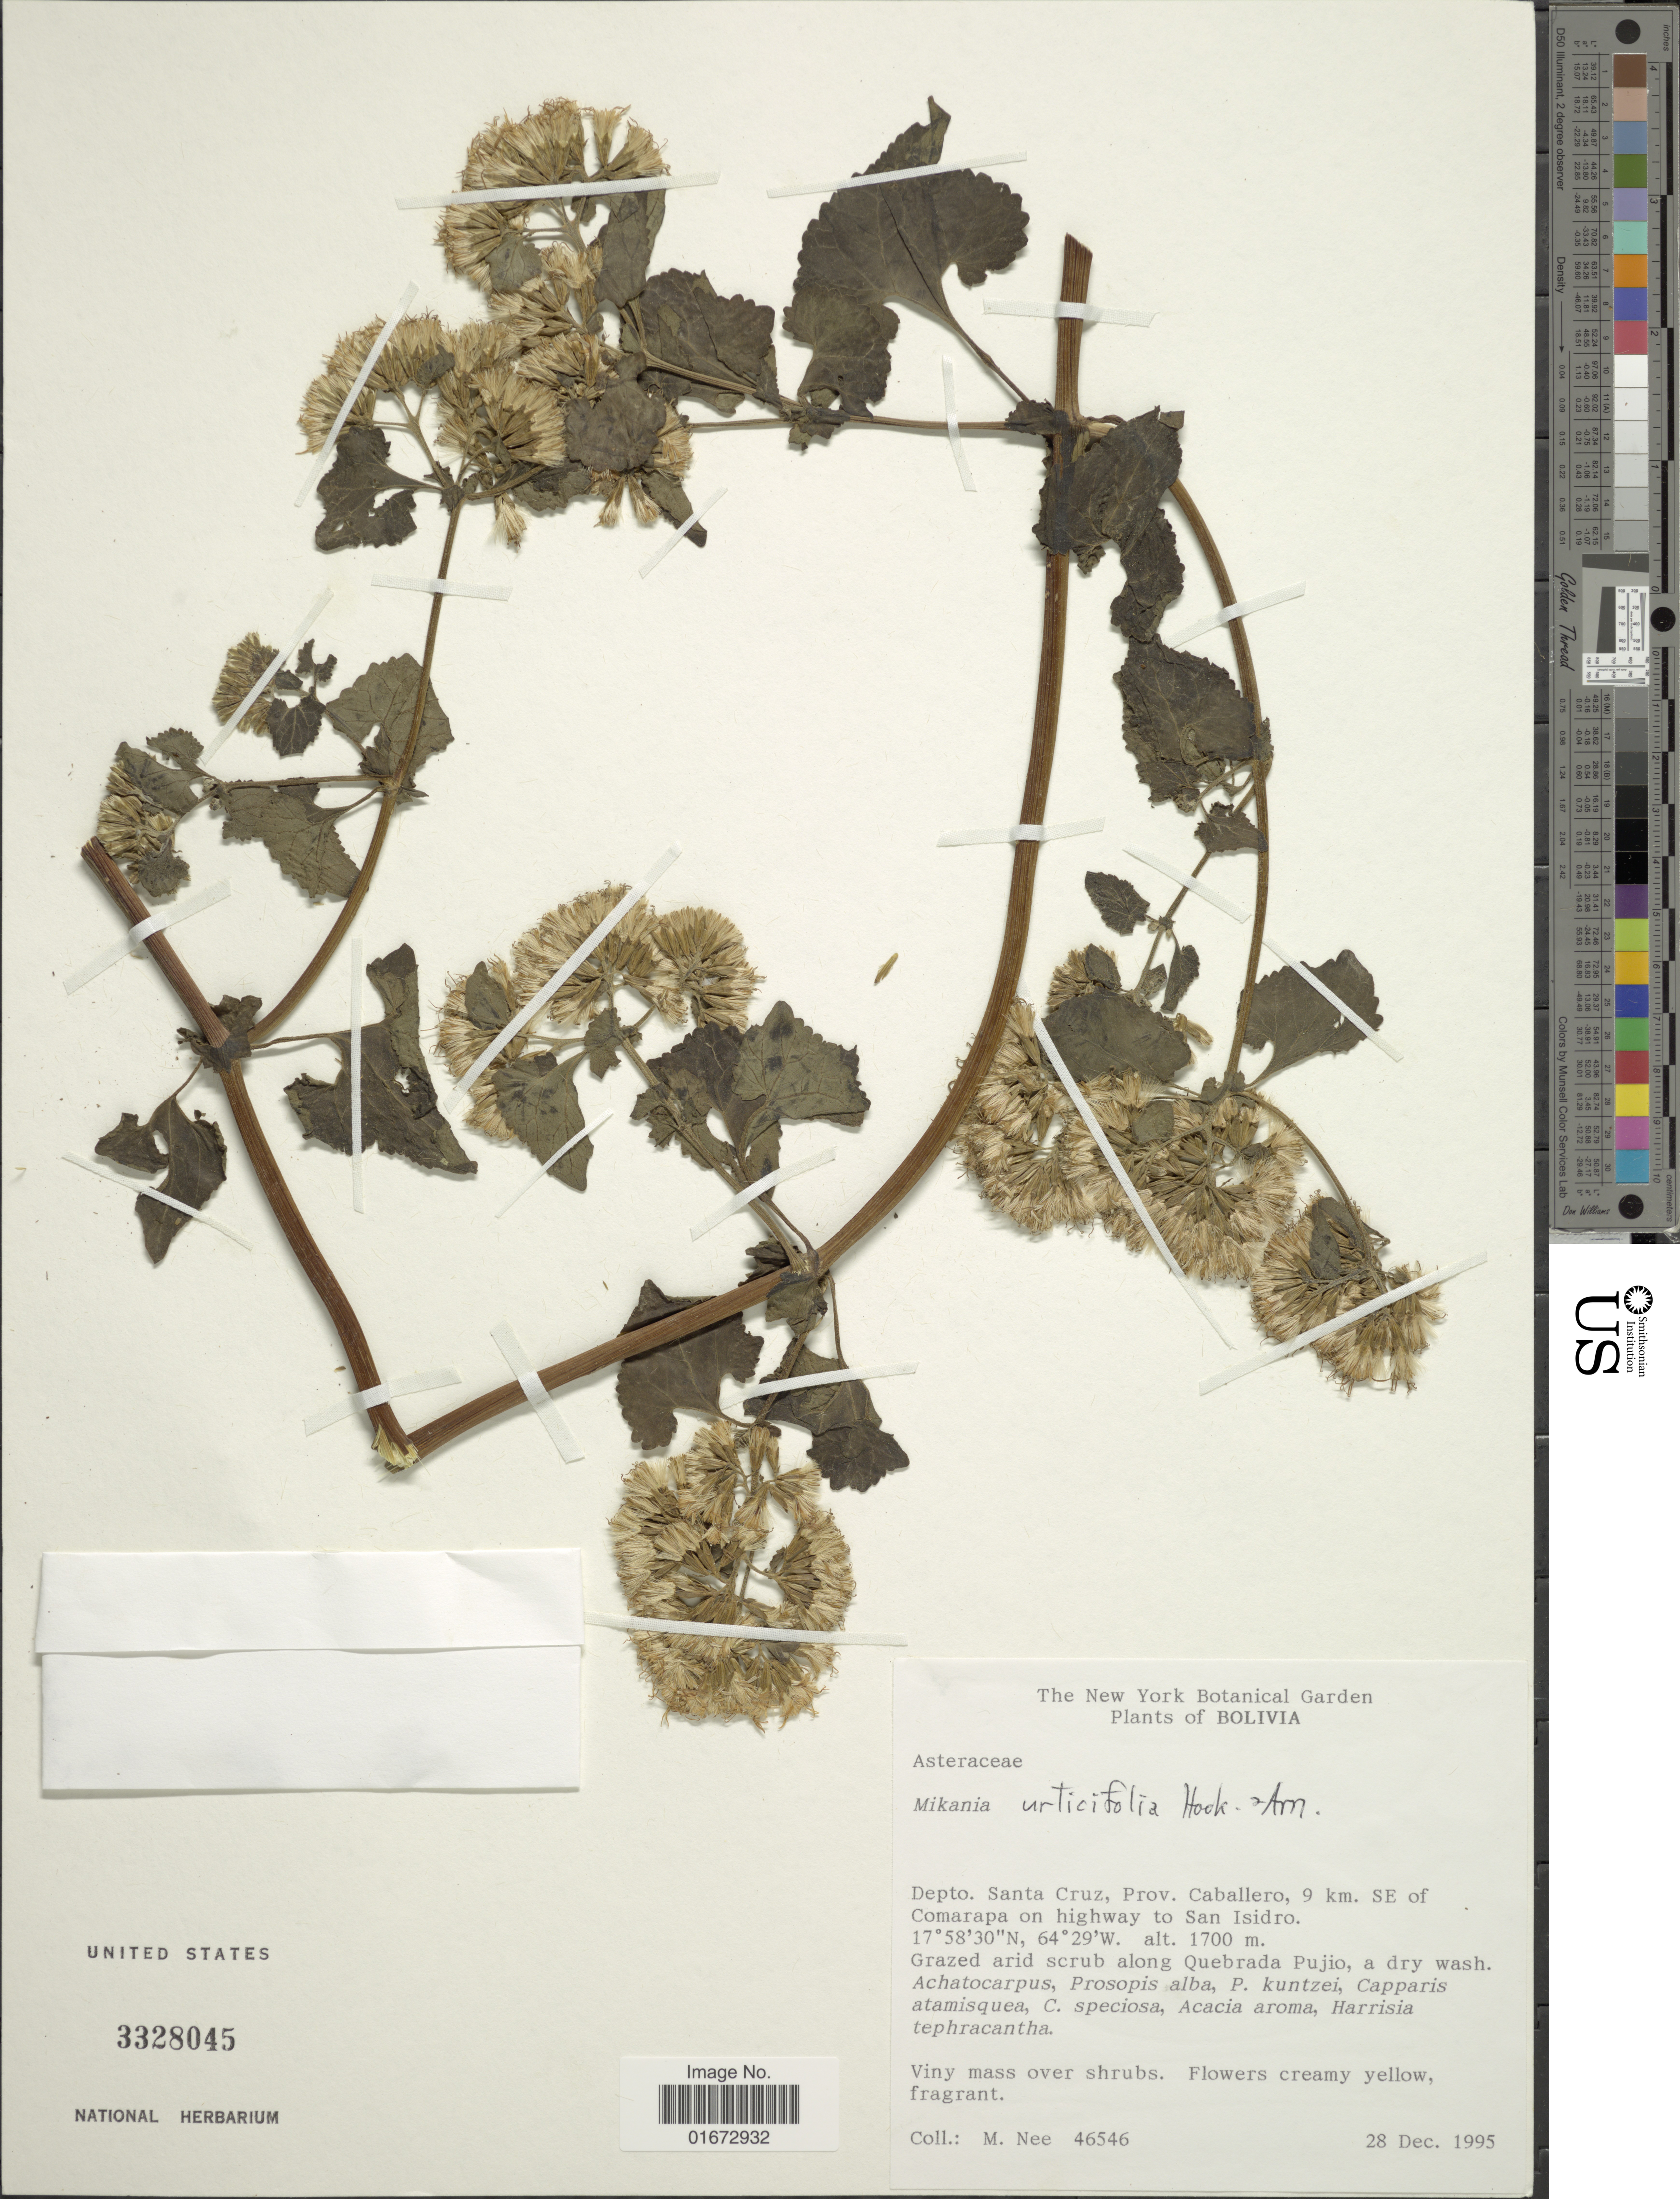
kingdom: Plantae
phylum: Tracheophyta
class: Magnoliopsida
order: Asterales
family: Asteraceae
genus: Mikania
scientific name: Mikania urticifolia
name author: Hook. & Arn.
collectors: M. Nee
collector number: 46546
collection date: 1995-12-28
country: Bolivia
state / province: Santa Cruz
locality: Depto. Santa Cruz, Prov. Caballero, 9 km. SE of Comarapa on highway to San Isidro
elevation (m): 1700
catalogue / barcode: US 3328045